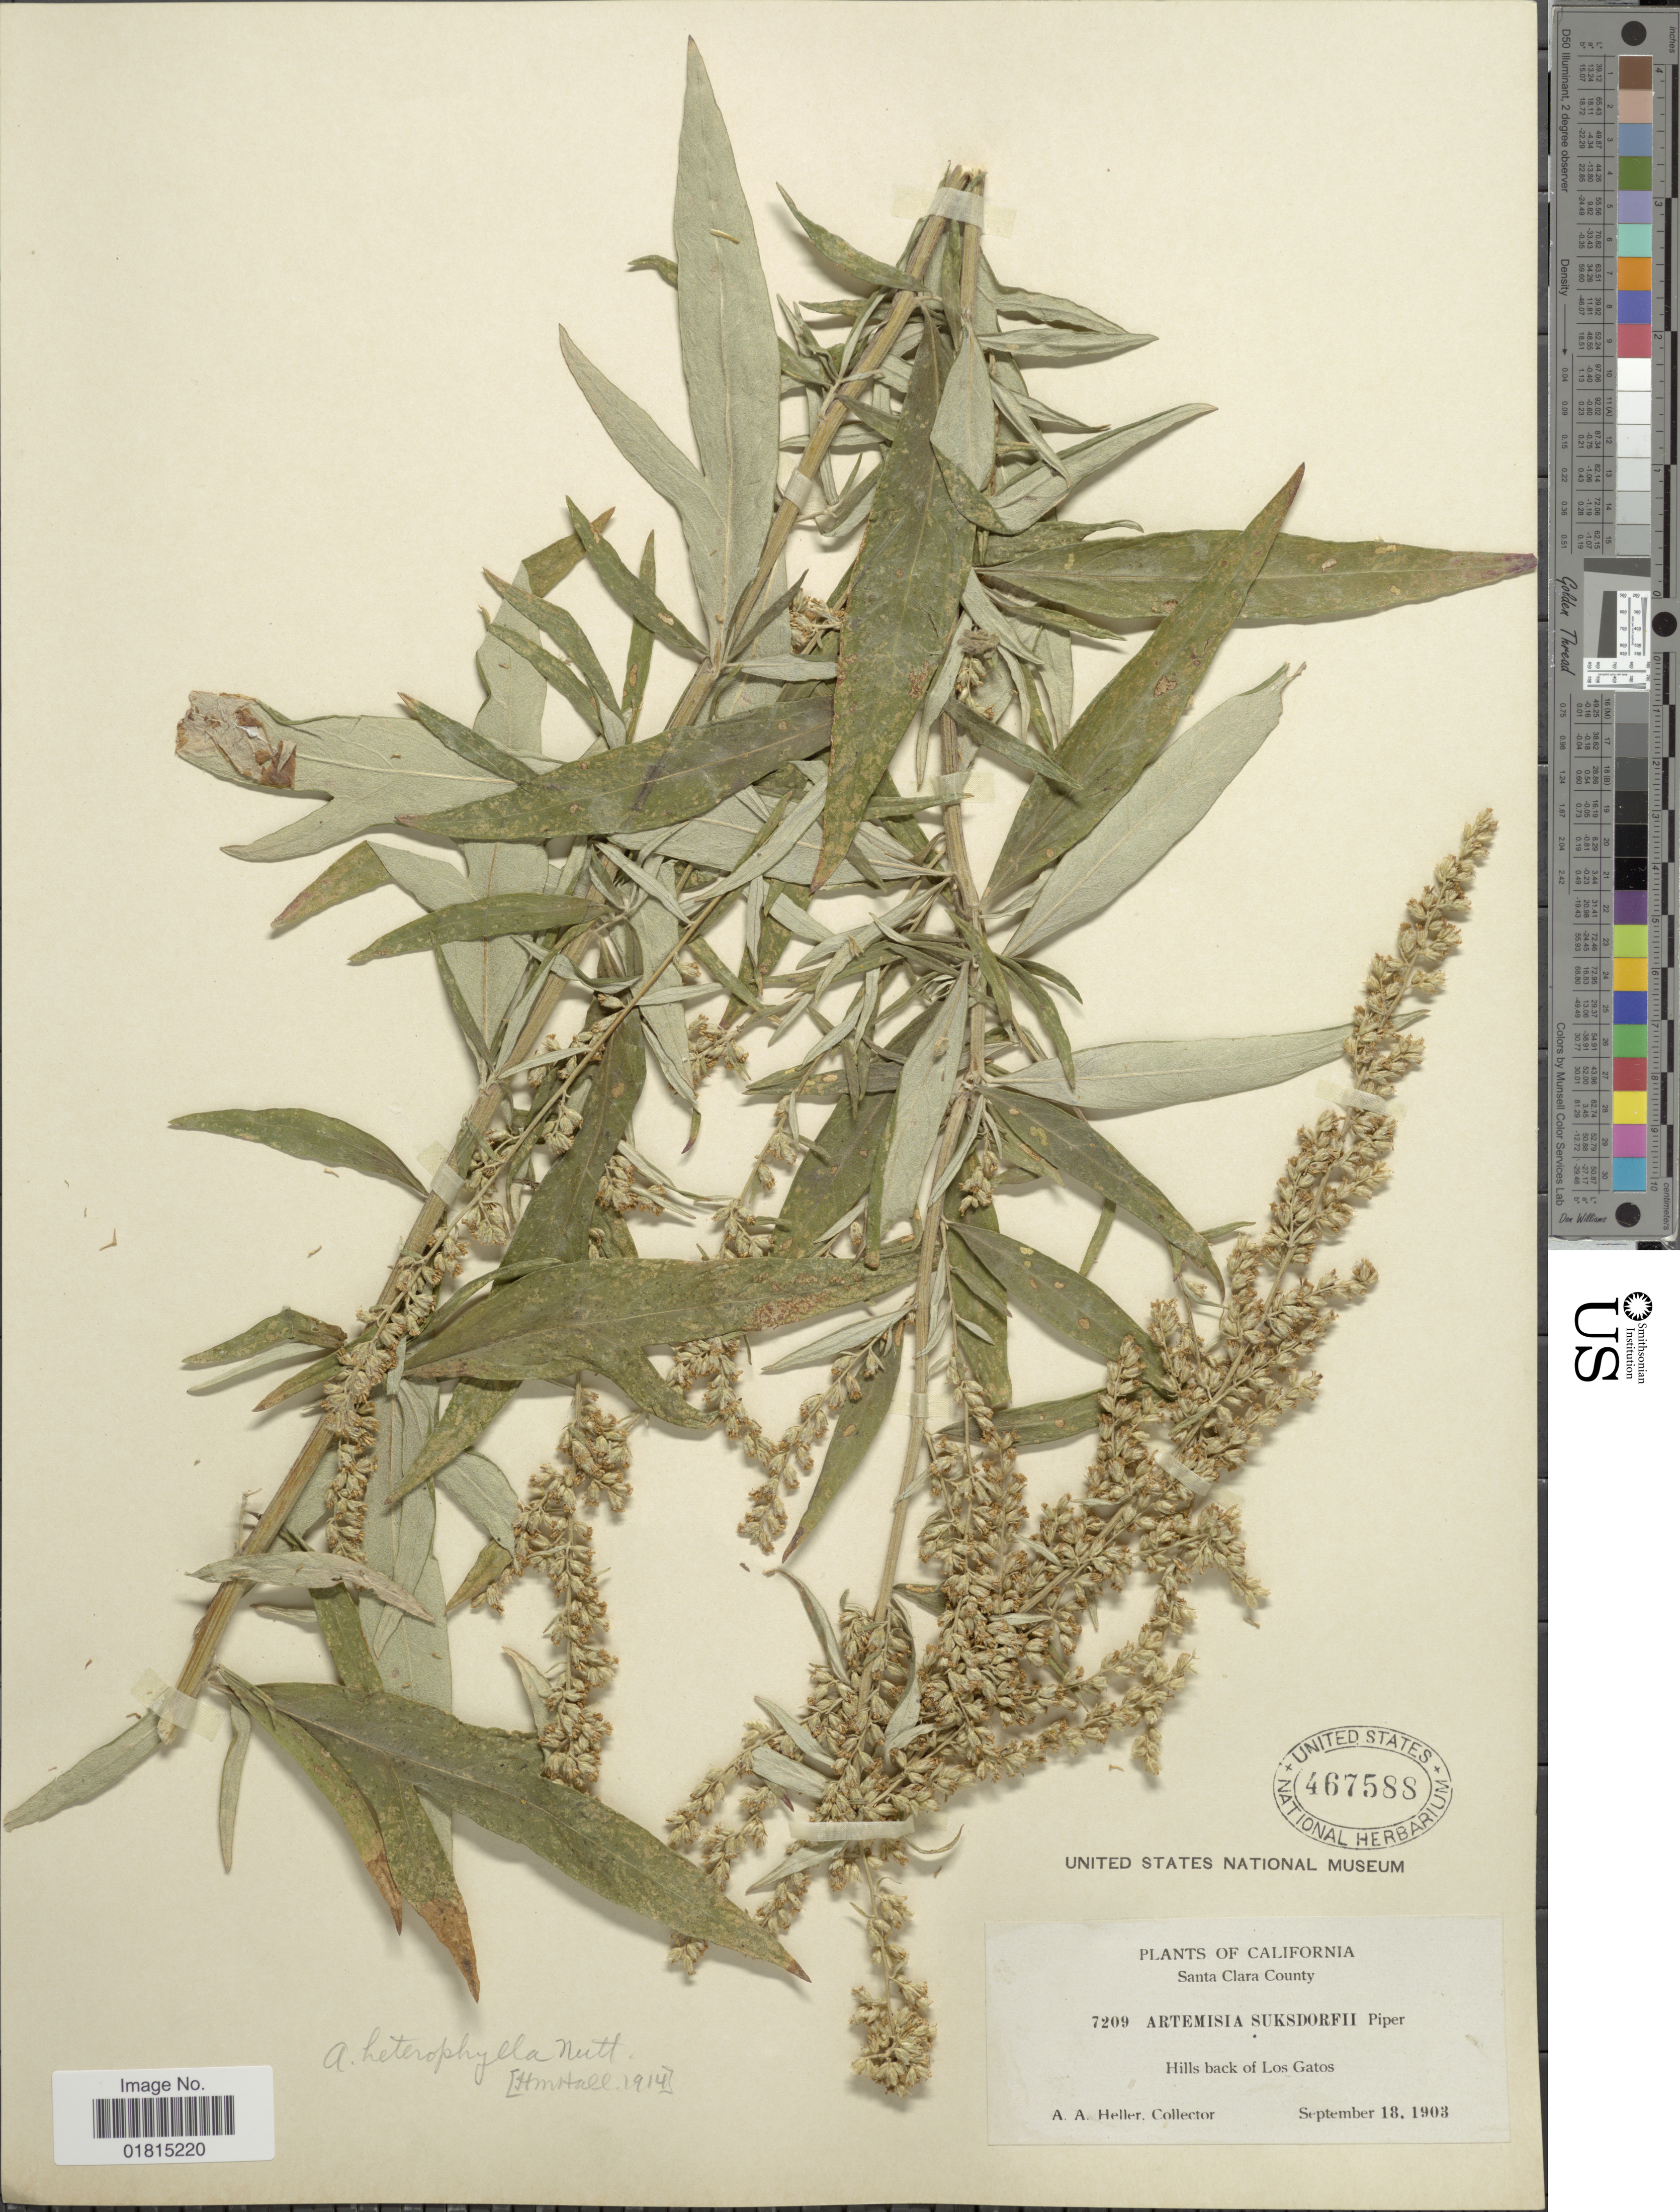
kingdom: Plantae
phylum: Tracheophyta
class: Magnoliopsida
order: Asterales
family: Asteraceae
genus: Artemisia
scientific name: Artemisia douglasiana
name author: Besser ex Hook.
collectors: A. A. Heller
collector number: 7209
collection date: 1903-09-18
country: United States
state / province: California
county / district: Santa Clara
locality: Santa Clara County. Hills back of Los Gatos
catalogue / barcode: US 467588